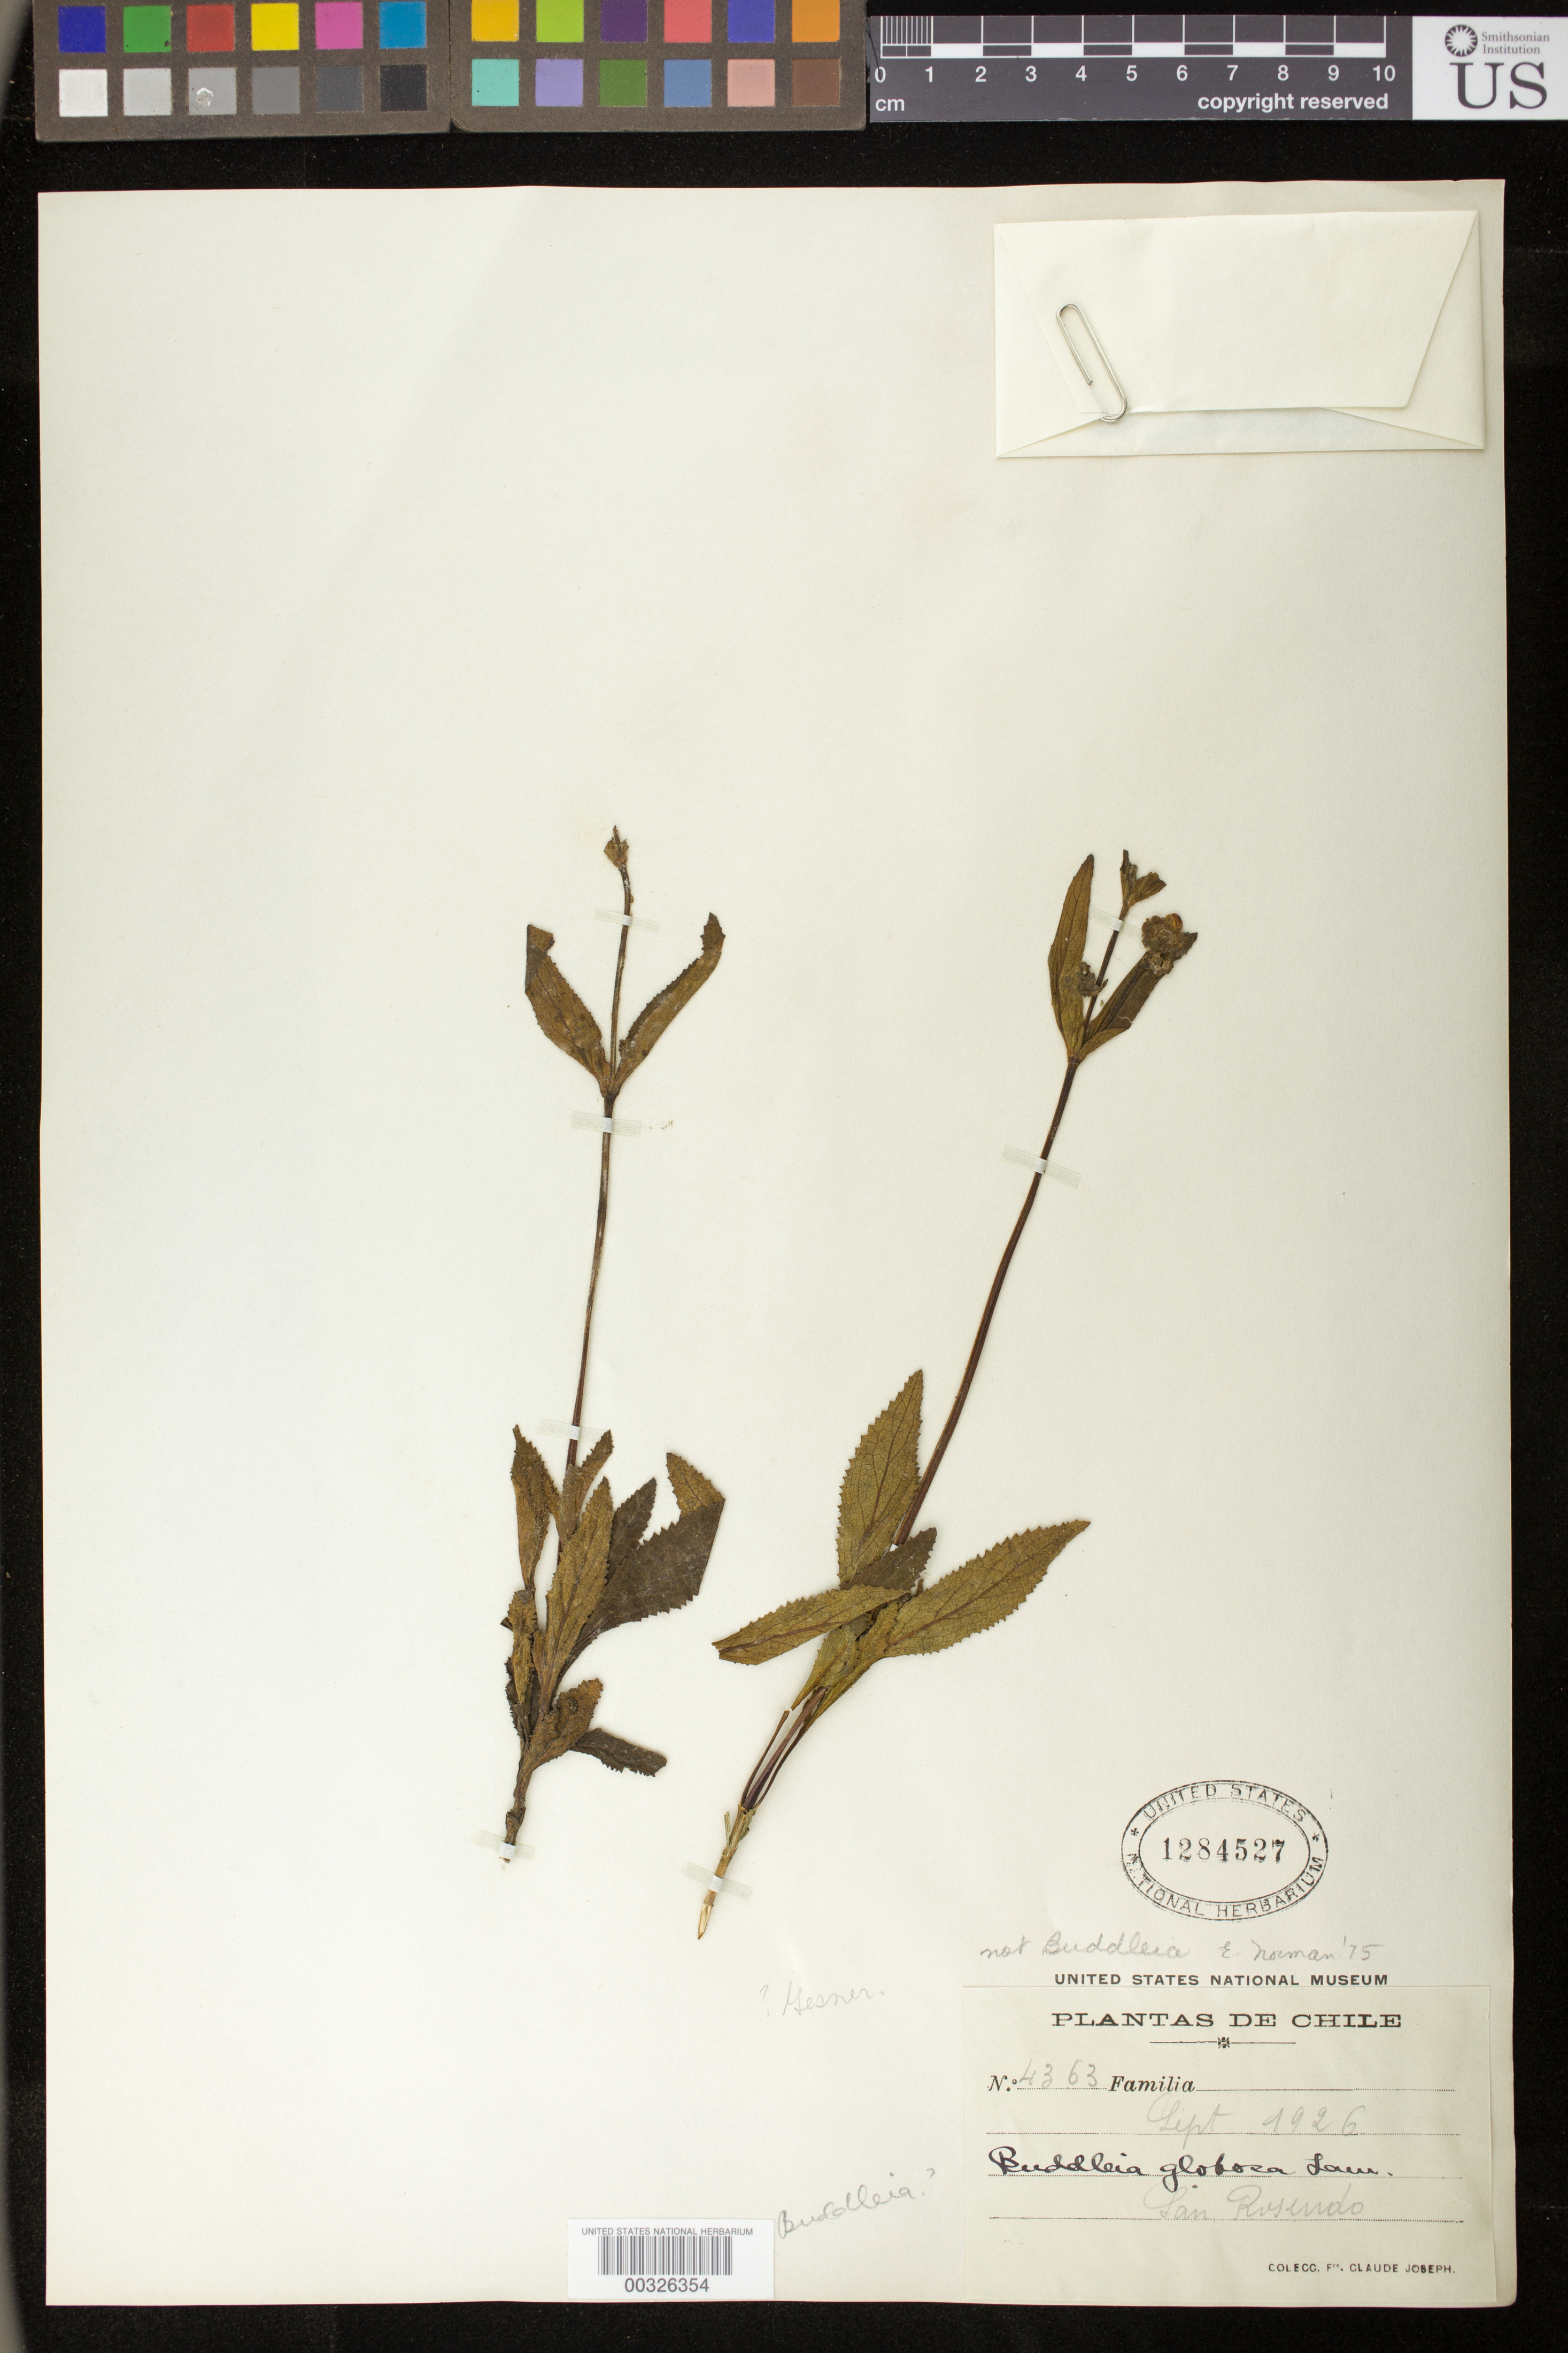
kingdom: Plantae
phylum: Tracheophyta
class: Magnoliopsida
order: Lamiales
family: Gesneriaceae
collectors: Bro. Claude-Joseph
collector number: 4363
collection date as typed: Sep 1926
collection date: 1926-09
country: Chile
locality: San Rosendo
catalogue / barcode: US 1284527